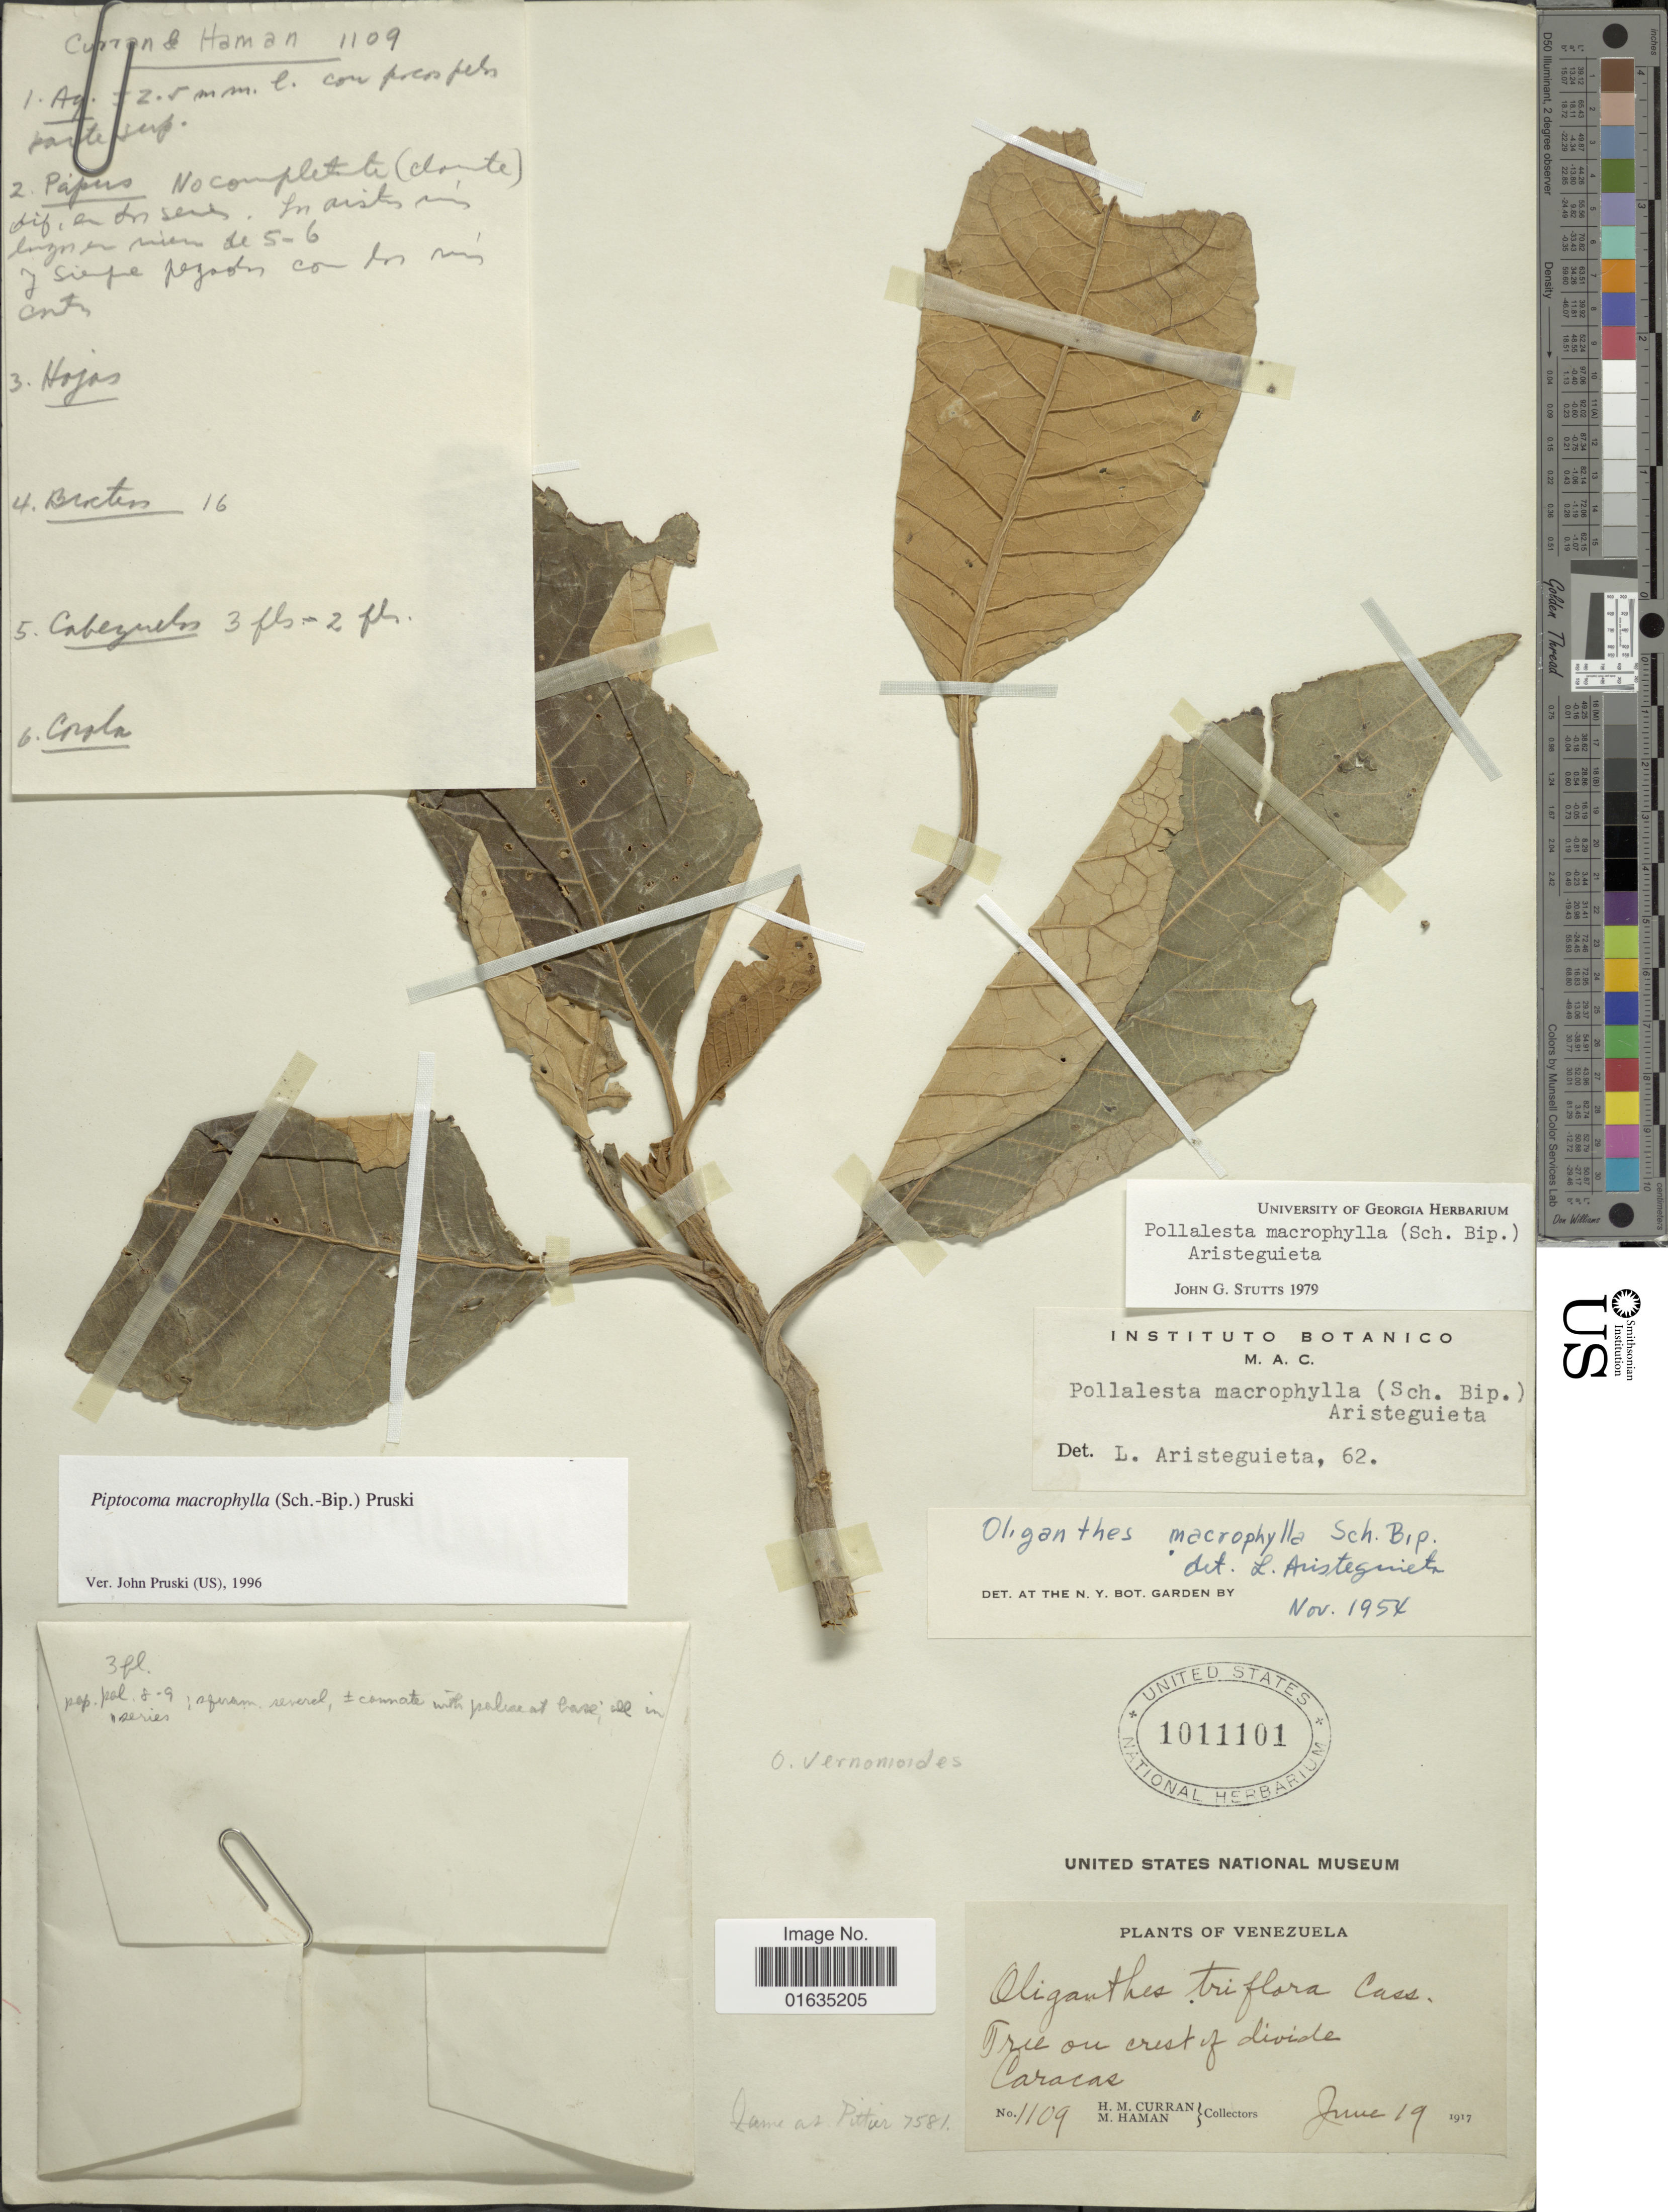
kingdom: Plantae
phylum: Tracheophyta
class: Magnoliopsida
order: Asterales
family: Asteraceae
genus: Piptocoma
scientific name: Piptocoma macrophylla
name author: (Sch. Bip.) Pruski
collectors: H. M. Curran & M. Haman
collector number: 1109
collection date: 1917-06-19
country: Venezuela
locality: Caracas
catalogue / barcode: US 1011101